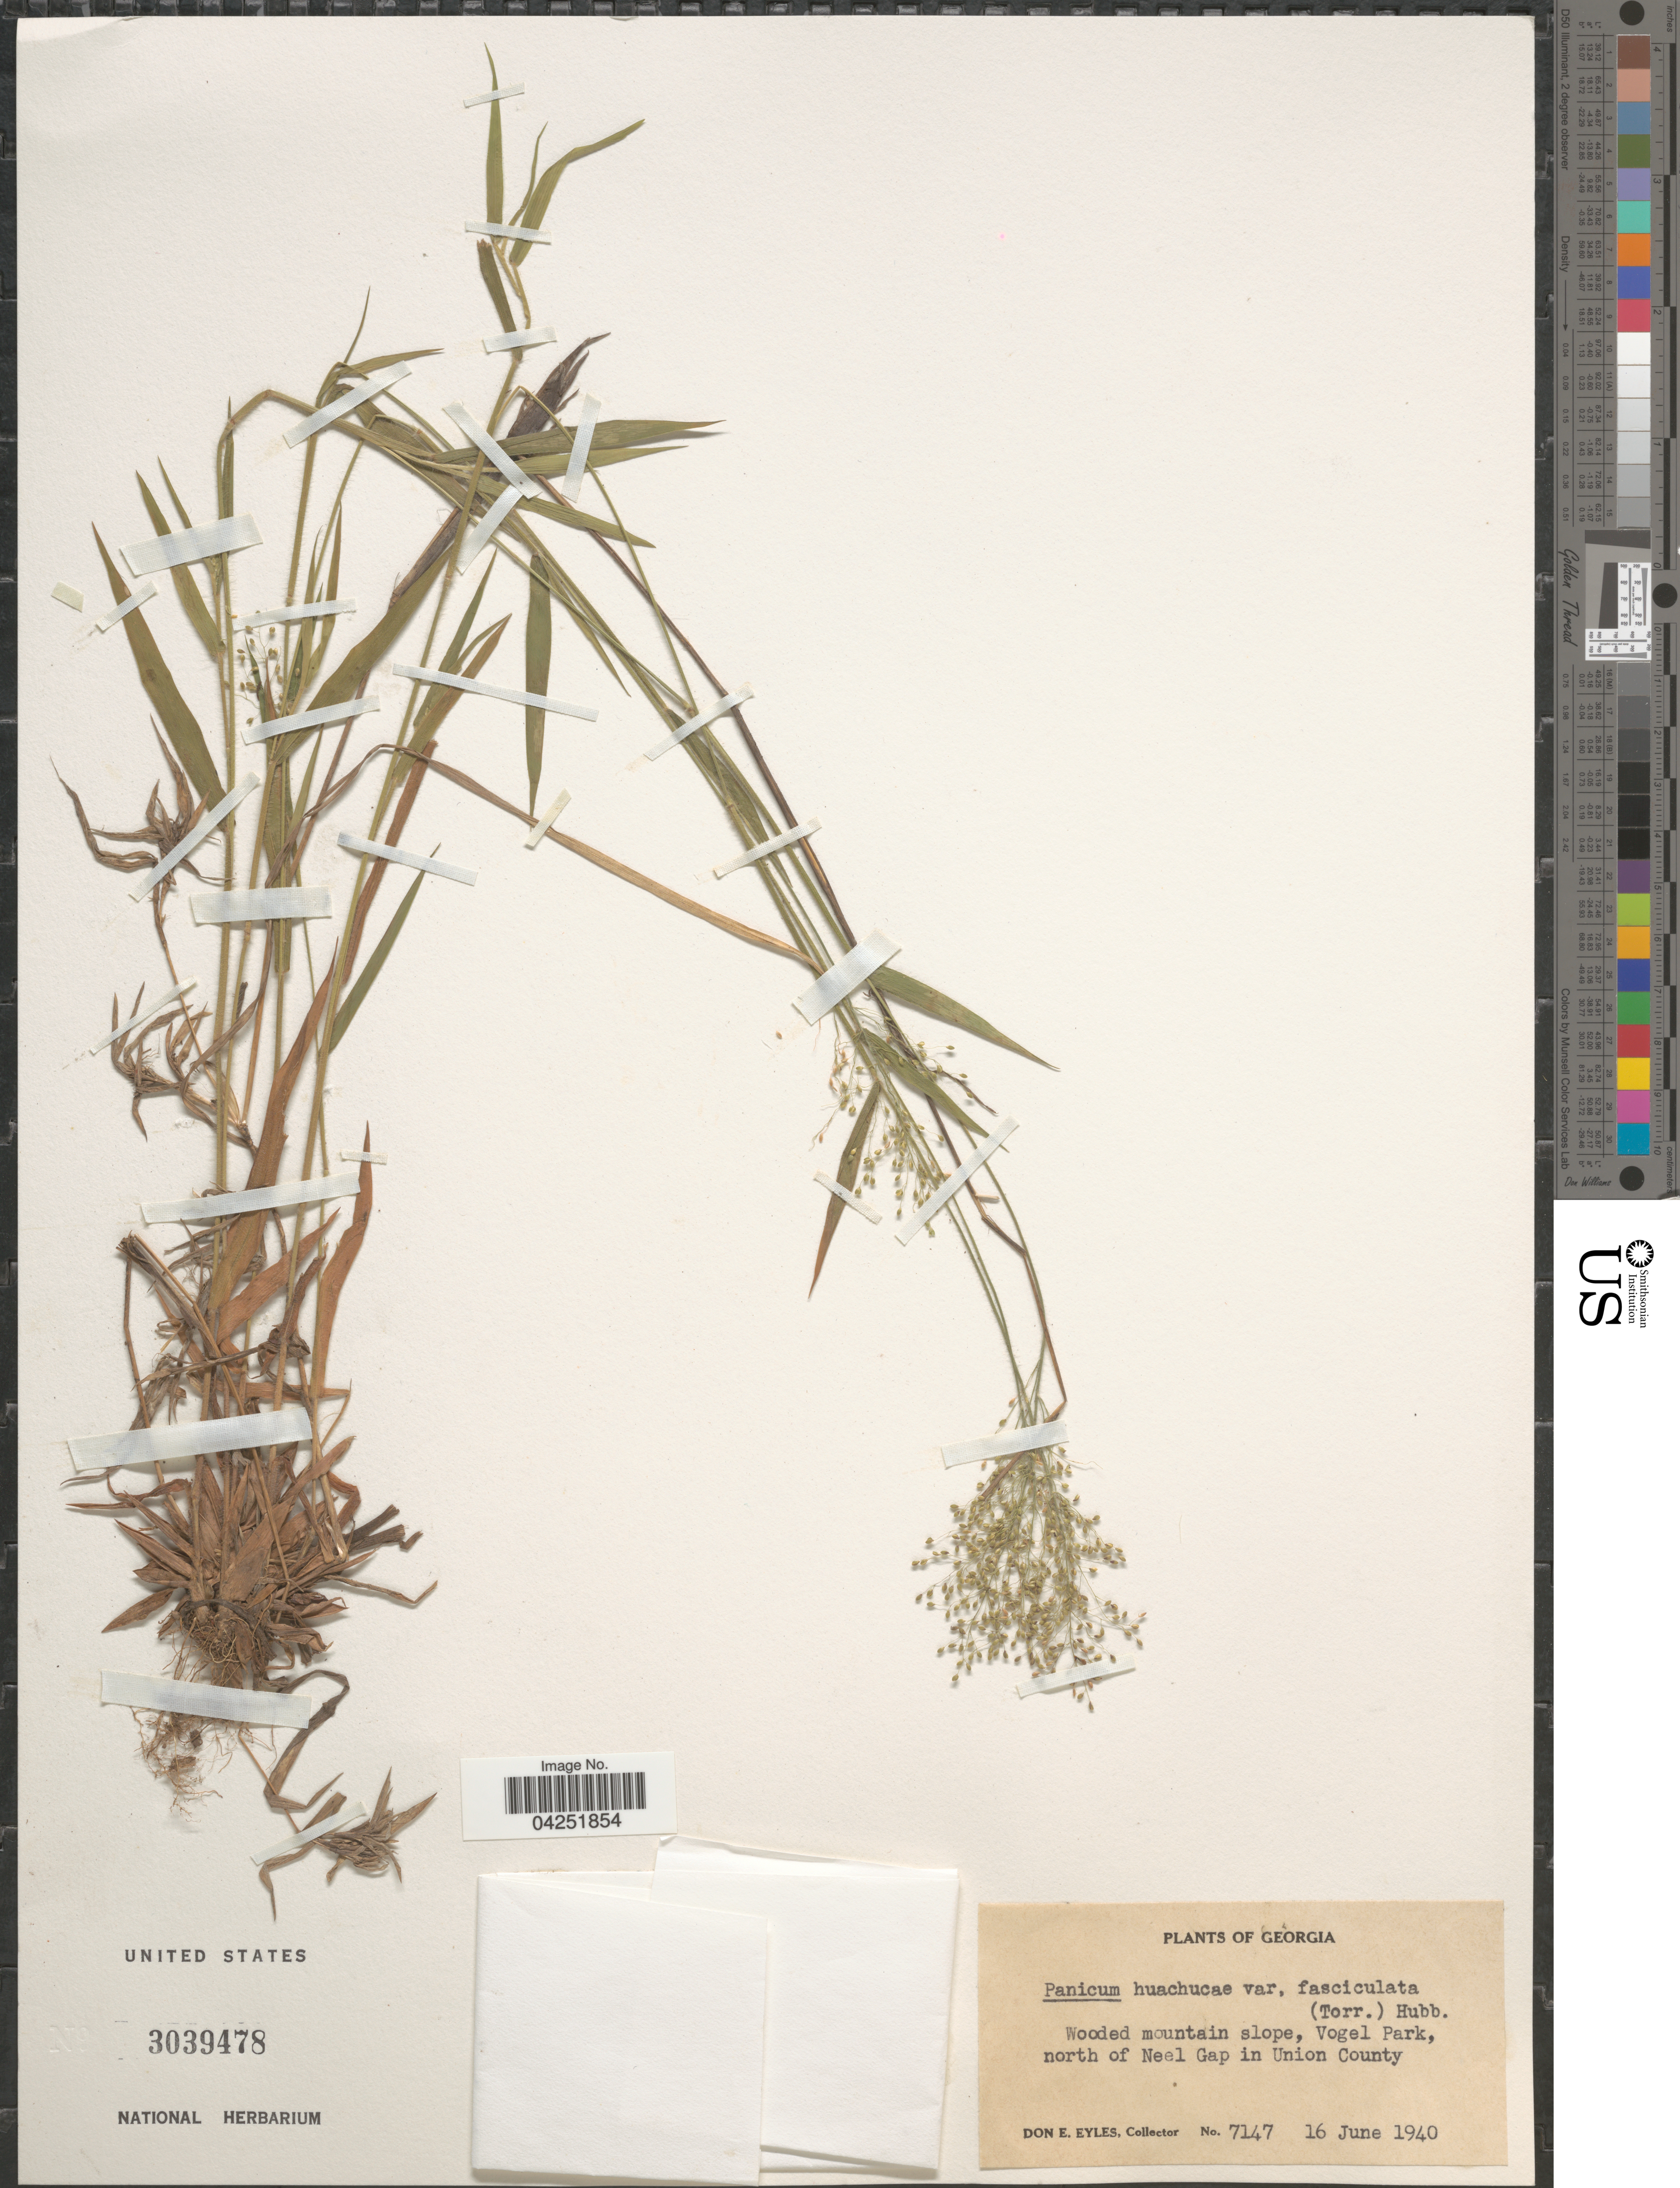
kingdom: Plantae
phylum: Tracheophyta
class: Liliopsida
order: Poales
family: Poaceae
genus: Dichanthelium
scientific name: Dichanthelium acuminatum var. fasciculatum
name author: (Torr.) Freckmann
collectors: D. Eyles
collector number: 7147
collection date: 1940-06-16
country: United States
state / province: Georgia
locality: Wooded mountain slope, Vogel Park, north of Neel Gap in Union County.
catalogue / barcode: US 3039478